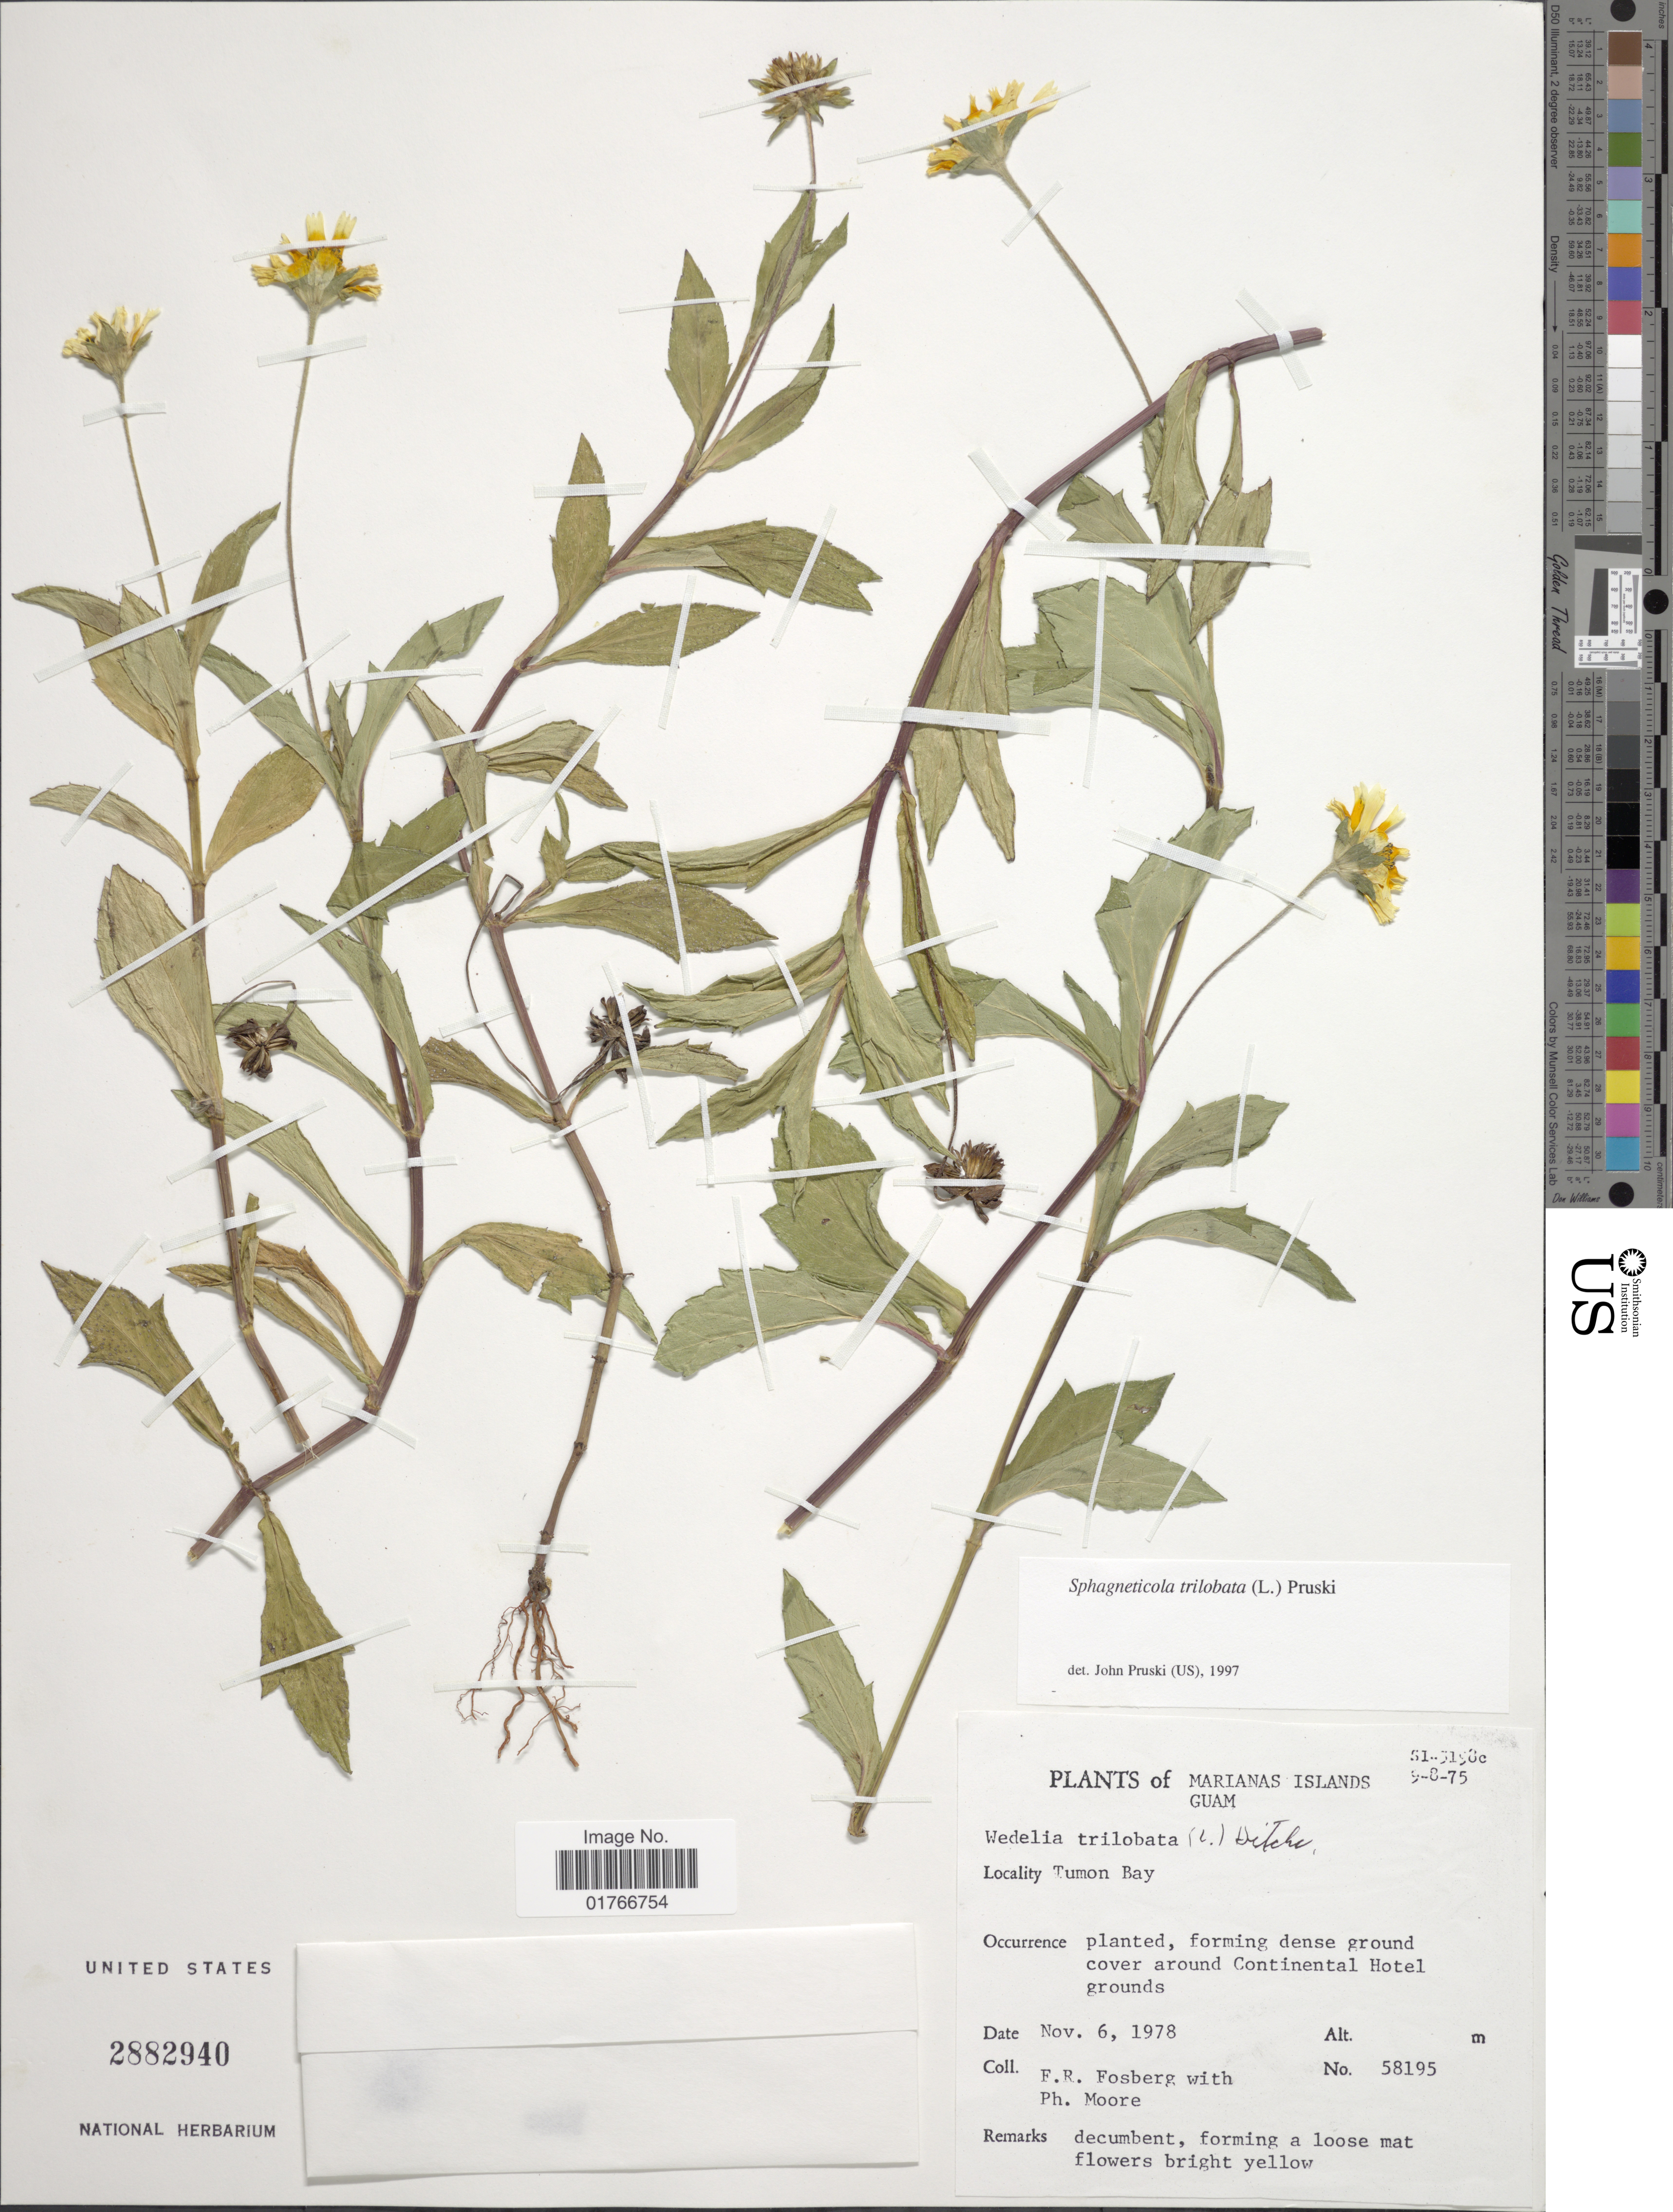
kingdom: Plantae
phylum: Tracheophyta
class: Magnoliopsida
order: Asterales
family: Asteraceae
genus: Sphagneticola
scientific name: Sphagneticola trilobata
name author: (L.) Pruski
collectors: F. R. Fosberg & P. Moore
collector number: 58195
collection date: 1978-11-06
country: Guam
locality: Marianas Islands, Guam, Tumon Bay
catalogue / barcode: US 2882940